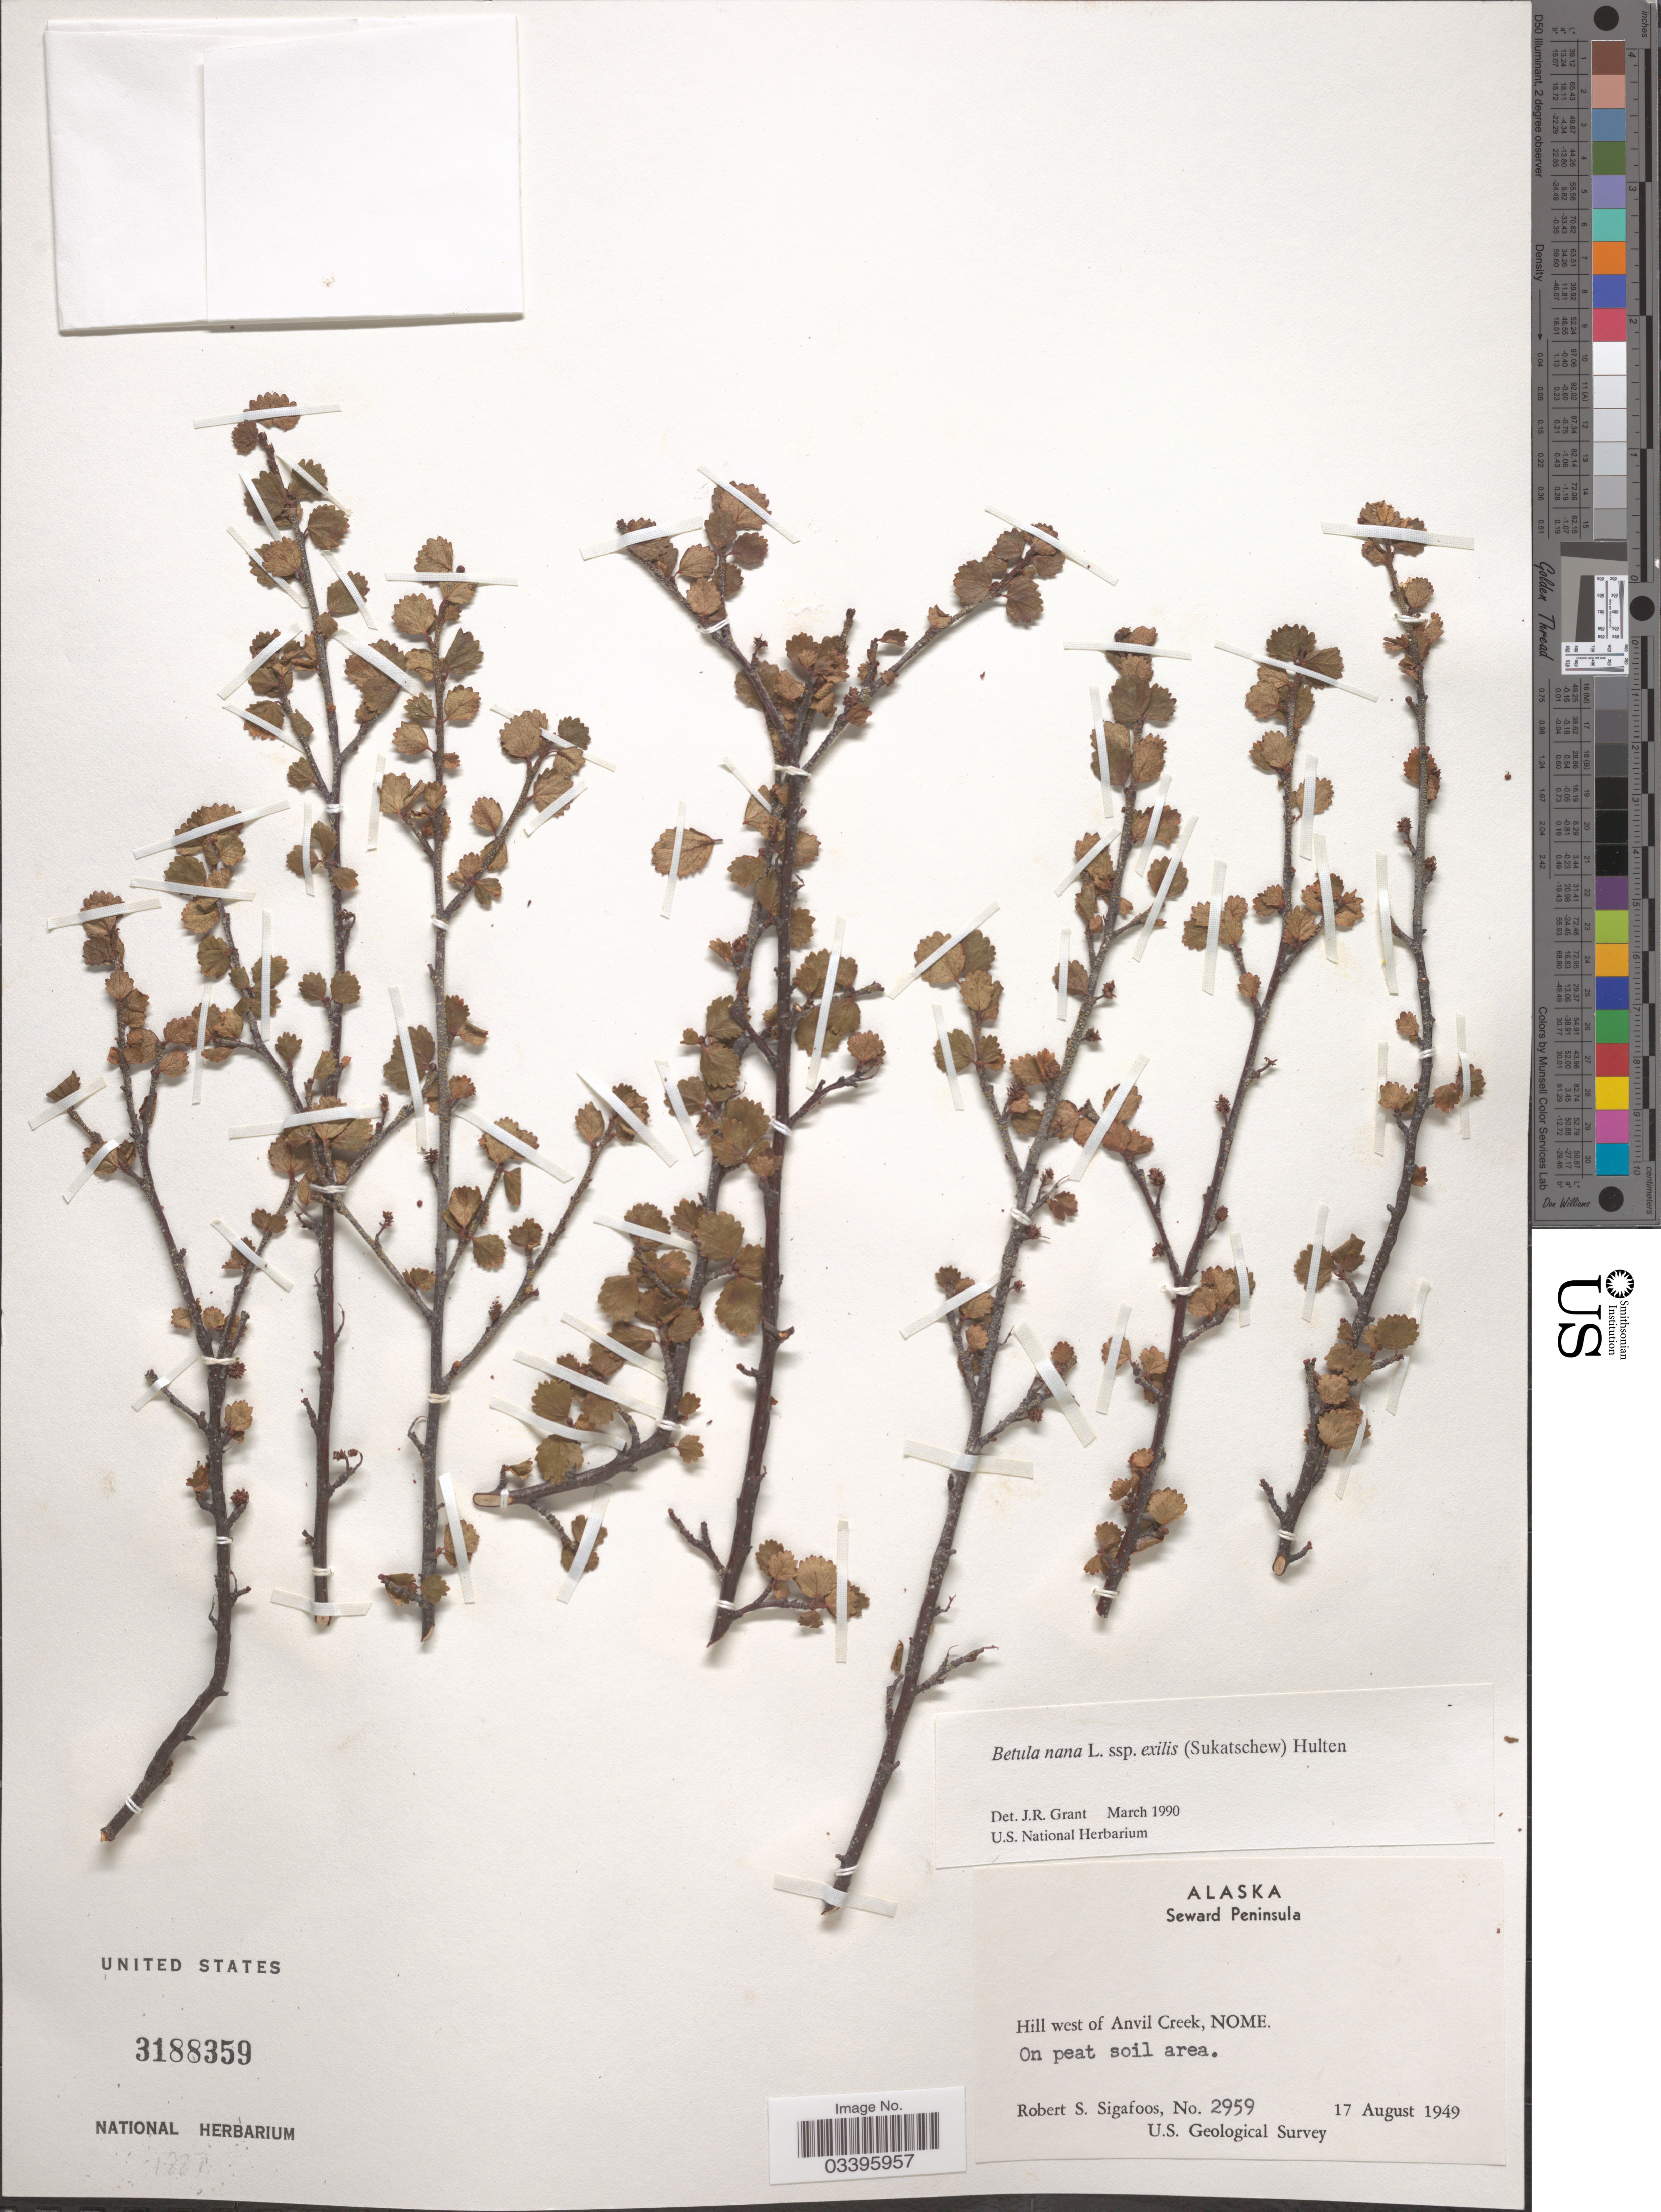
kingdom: Plantae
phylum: Tracheophyta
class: Magnoliopsida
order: Fagales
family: Betulaceae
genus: Betula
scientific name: Betula nana subsp. exilis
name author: L.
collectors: R. Sigafoos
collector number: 2959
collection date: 1949-08-17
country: United States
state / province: Alaska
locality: Seward Peninsula. Hill west of Anvil Creek, Nome. On peat soil area. [unsure placement]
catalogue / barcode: US 3188359